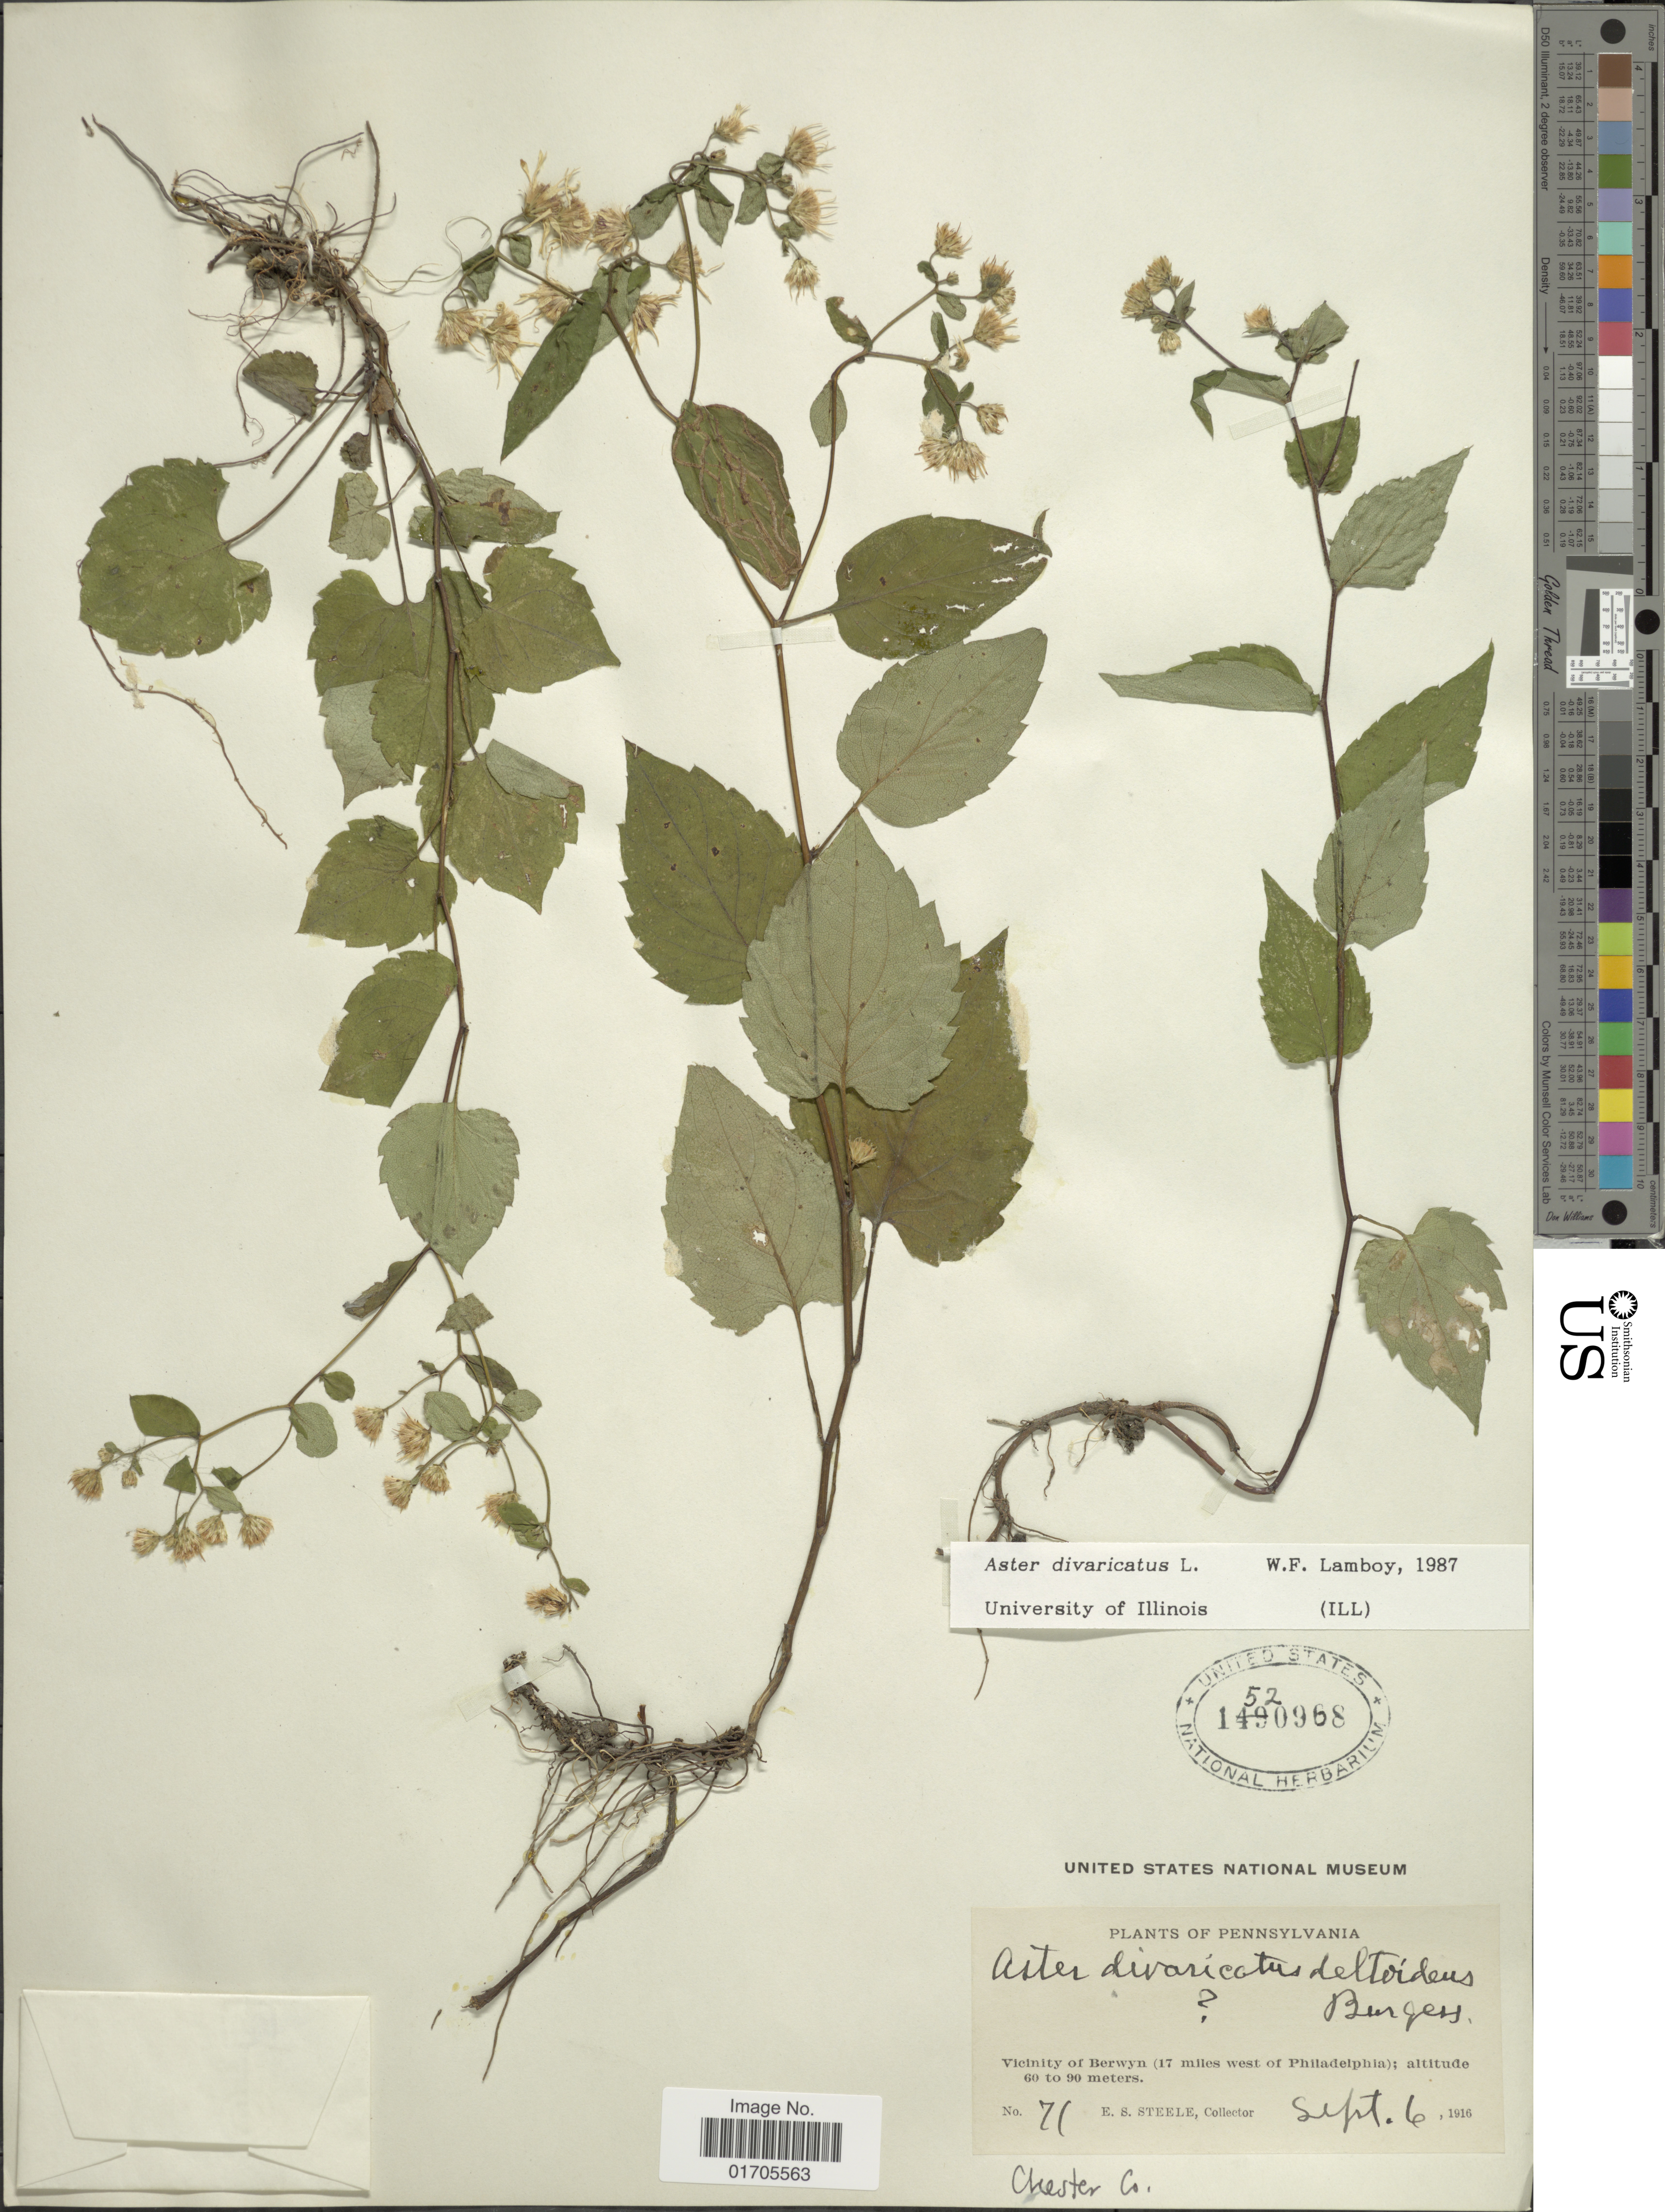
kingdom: Plantae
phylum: Tracheophyta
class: Magnoliopsida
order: Asterales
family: Asteraceae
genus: Eurybia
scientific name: Eurybia divaricata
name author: (L.) G.L. Nesom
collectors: E. Steele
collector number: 71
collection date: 1916-09-06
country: United States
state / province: Pennsylvania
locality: Pennsylvania. Vicinity of Berwyn (17 miles west of Philadelphia)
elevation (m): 60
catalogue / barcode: US 1520968